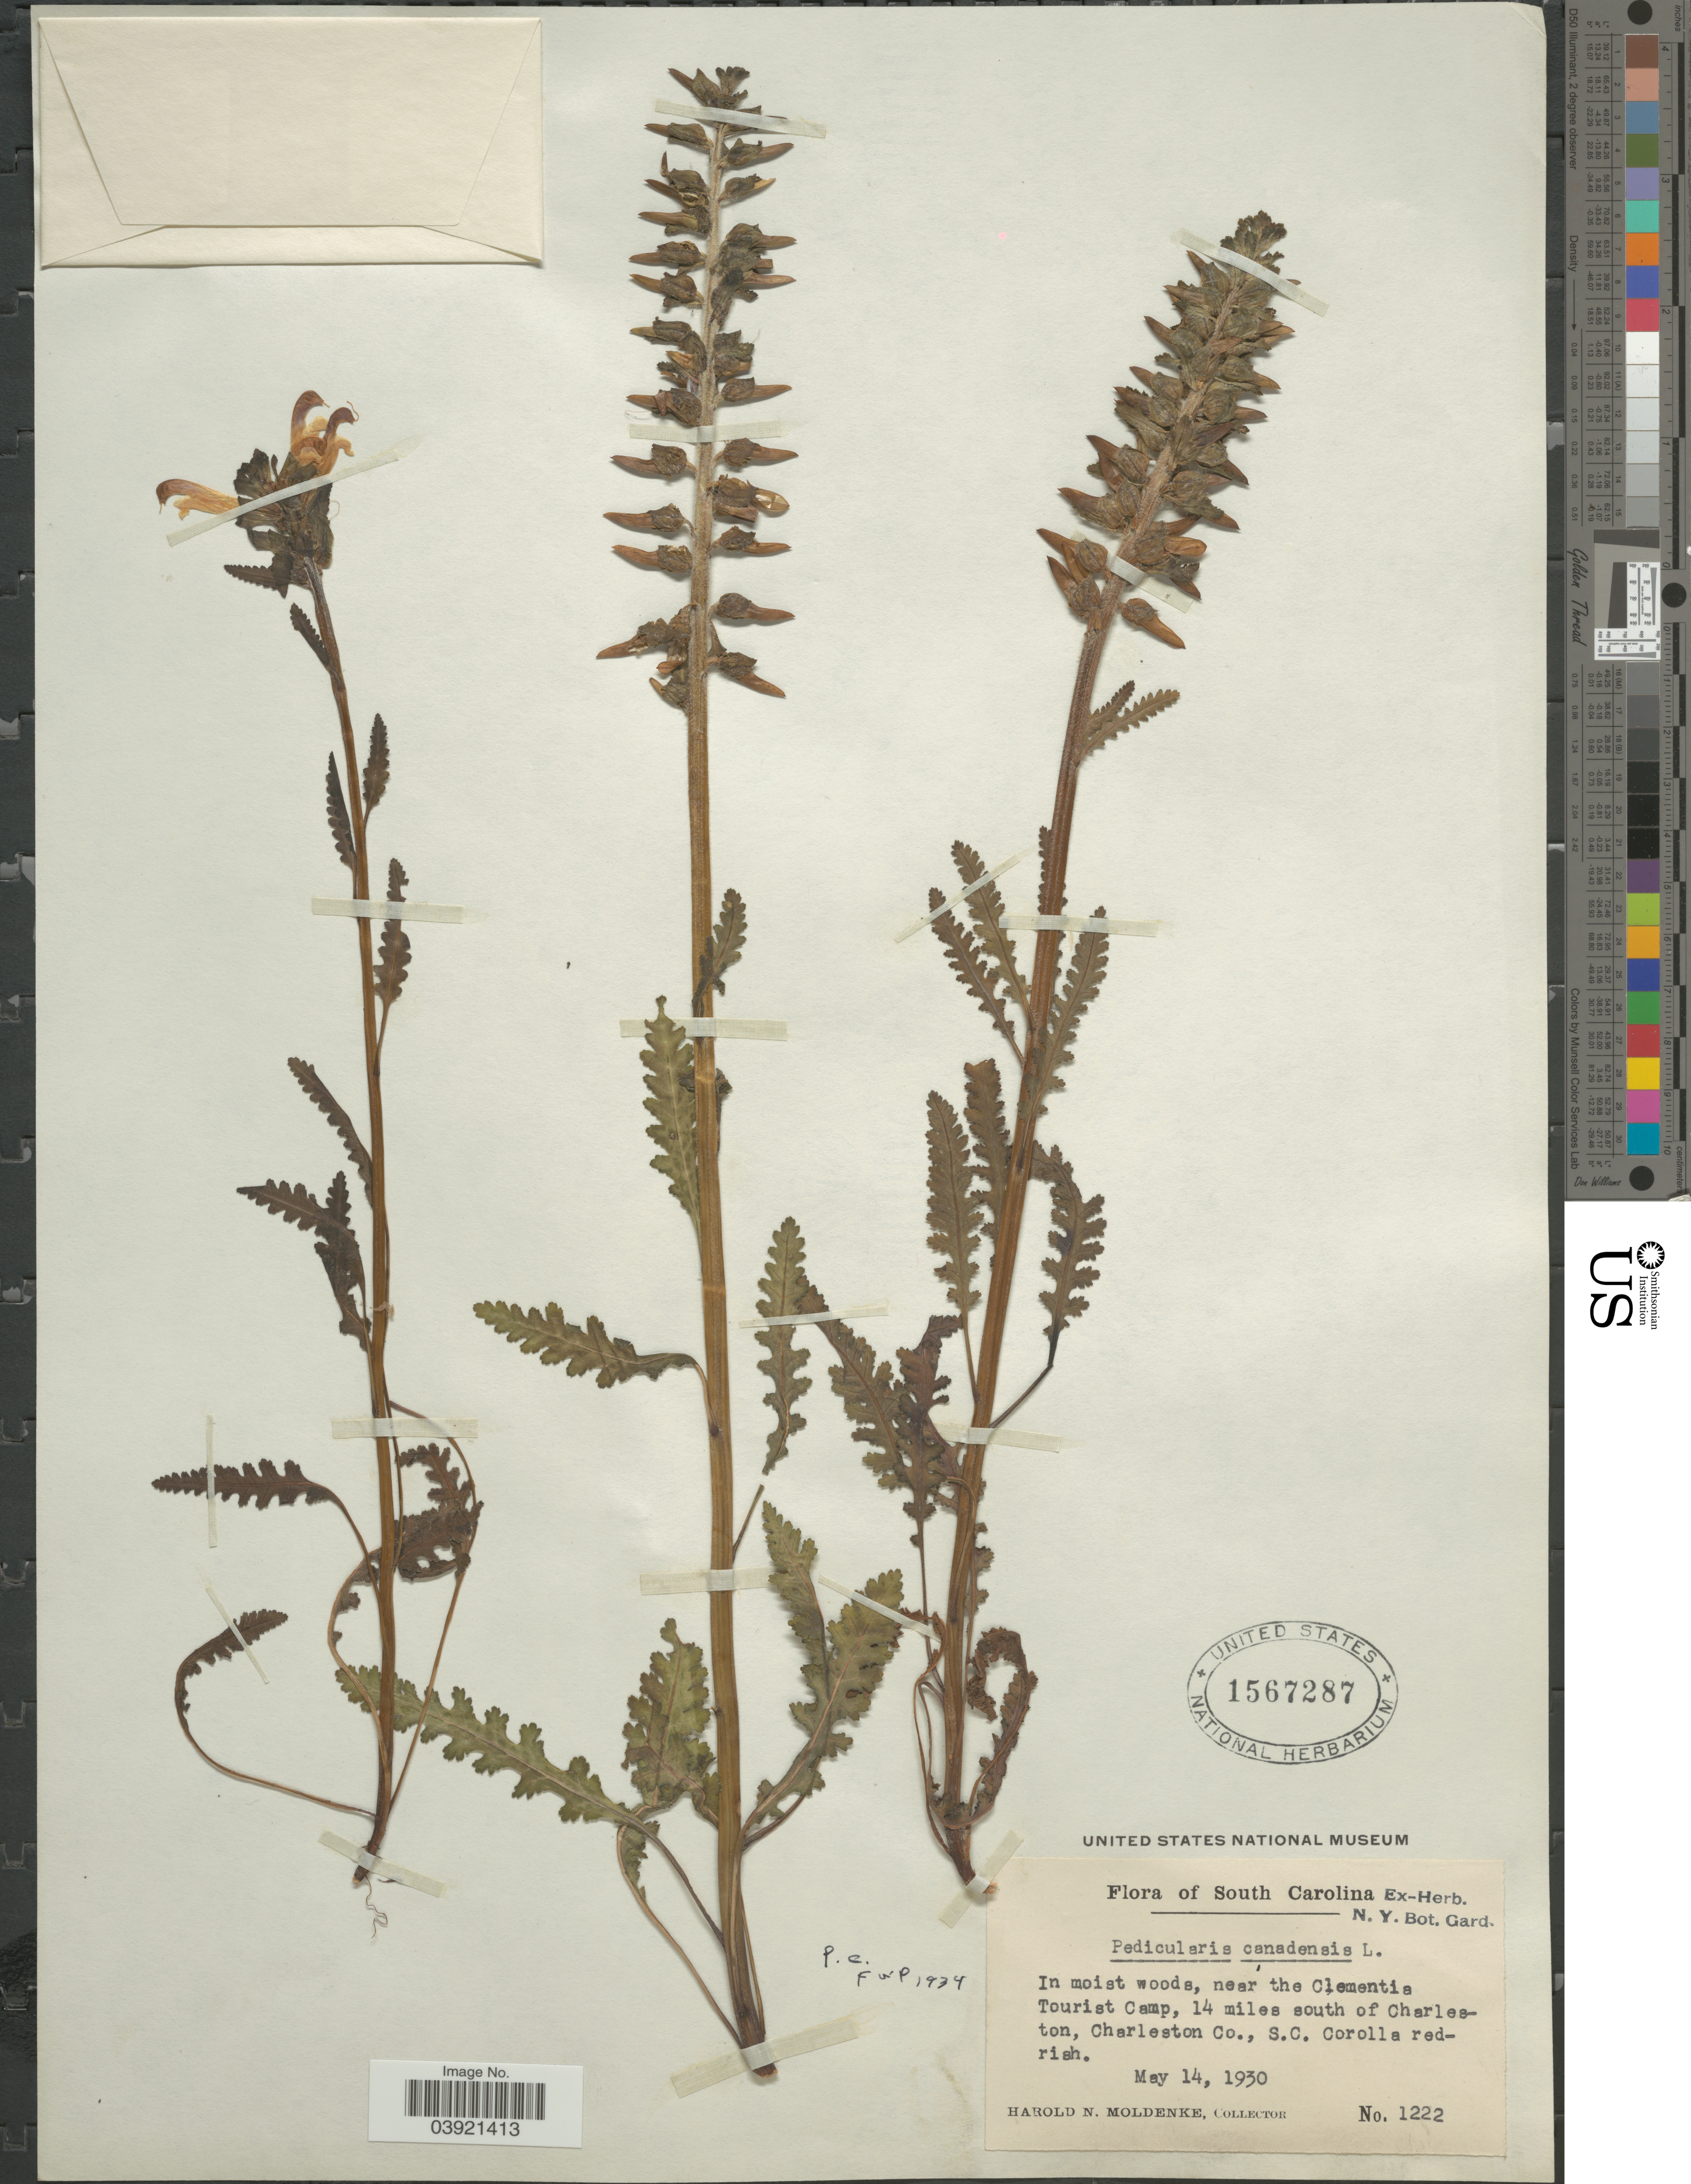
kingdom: Plantae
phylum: Tracheophyta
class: Magnoliopsida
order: Lamiales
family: Orobanchaceae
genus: Pedicularis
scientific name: Pedicularis canadensis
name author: L.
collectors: H. N. Moldenke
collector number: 1222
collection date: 1930-05-14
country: United States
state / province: South Carolina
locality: In moist woods, near the Clementia Tourist Camp, 14 miles south of Charleston, Charleston Co.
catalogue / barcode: US 1567287